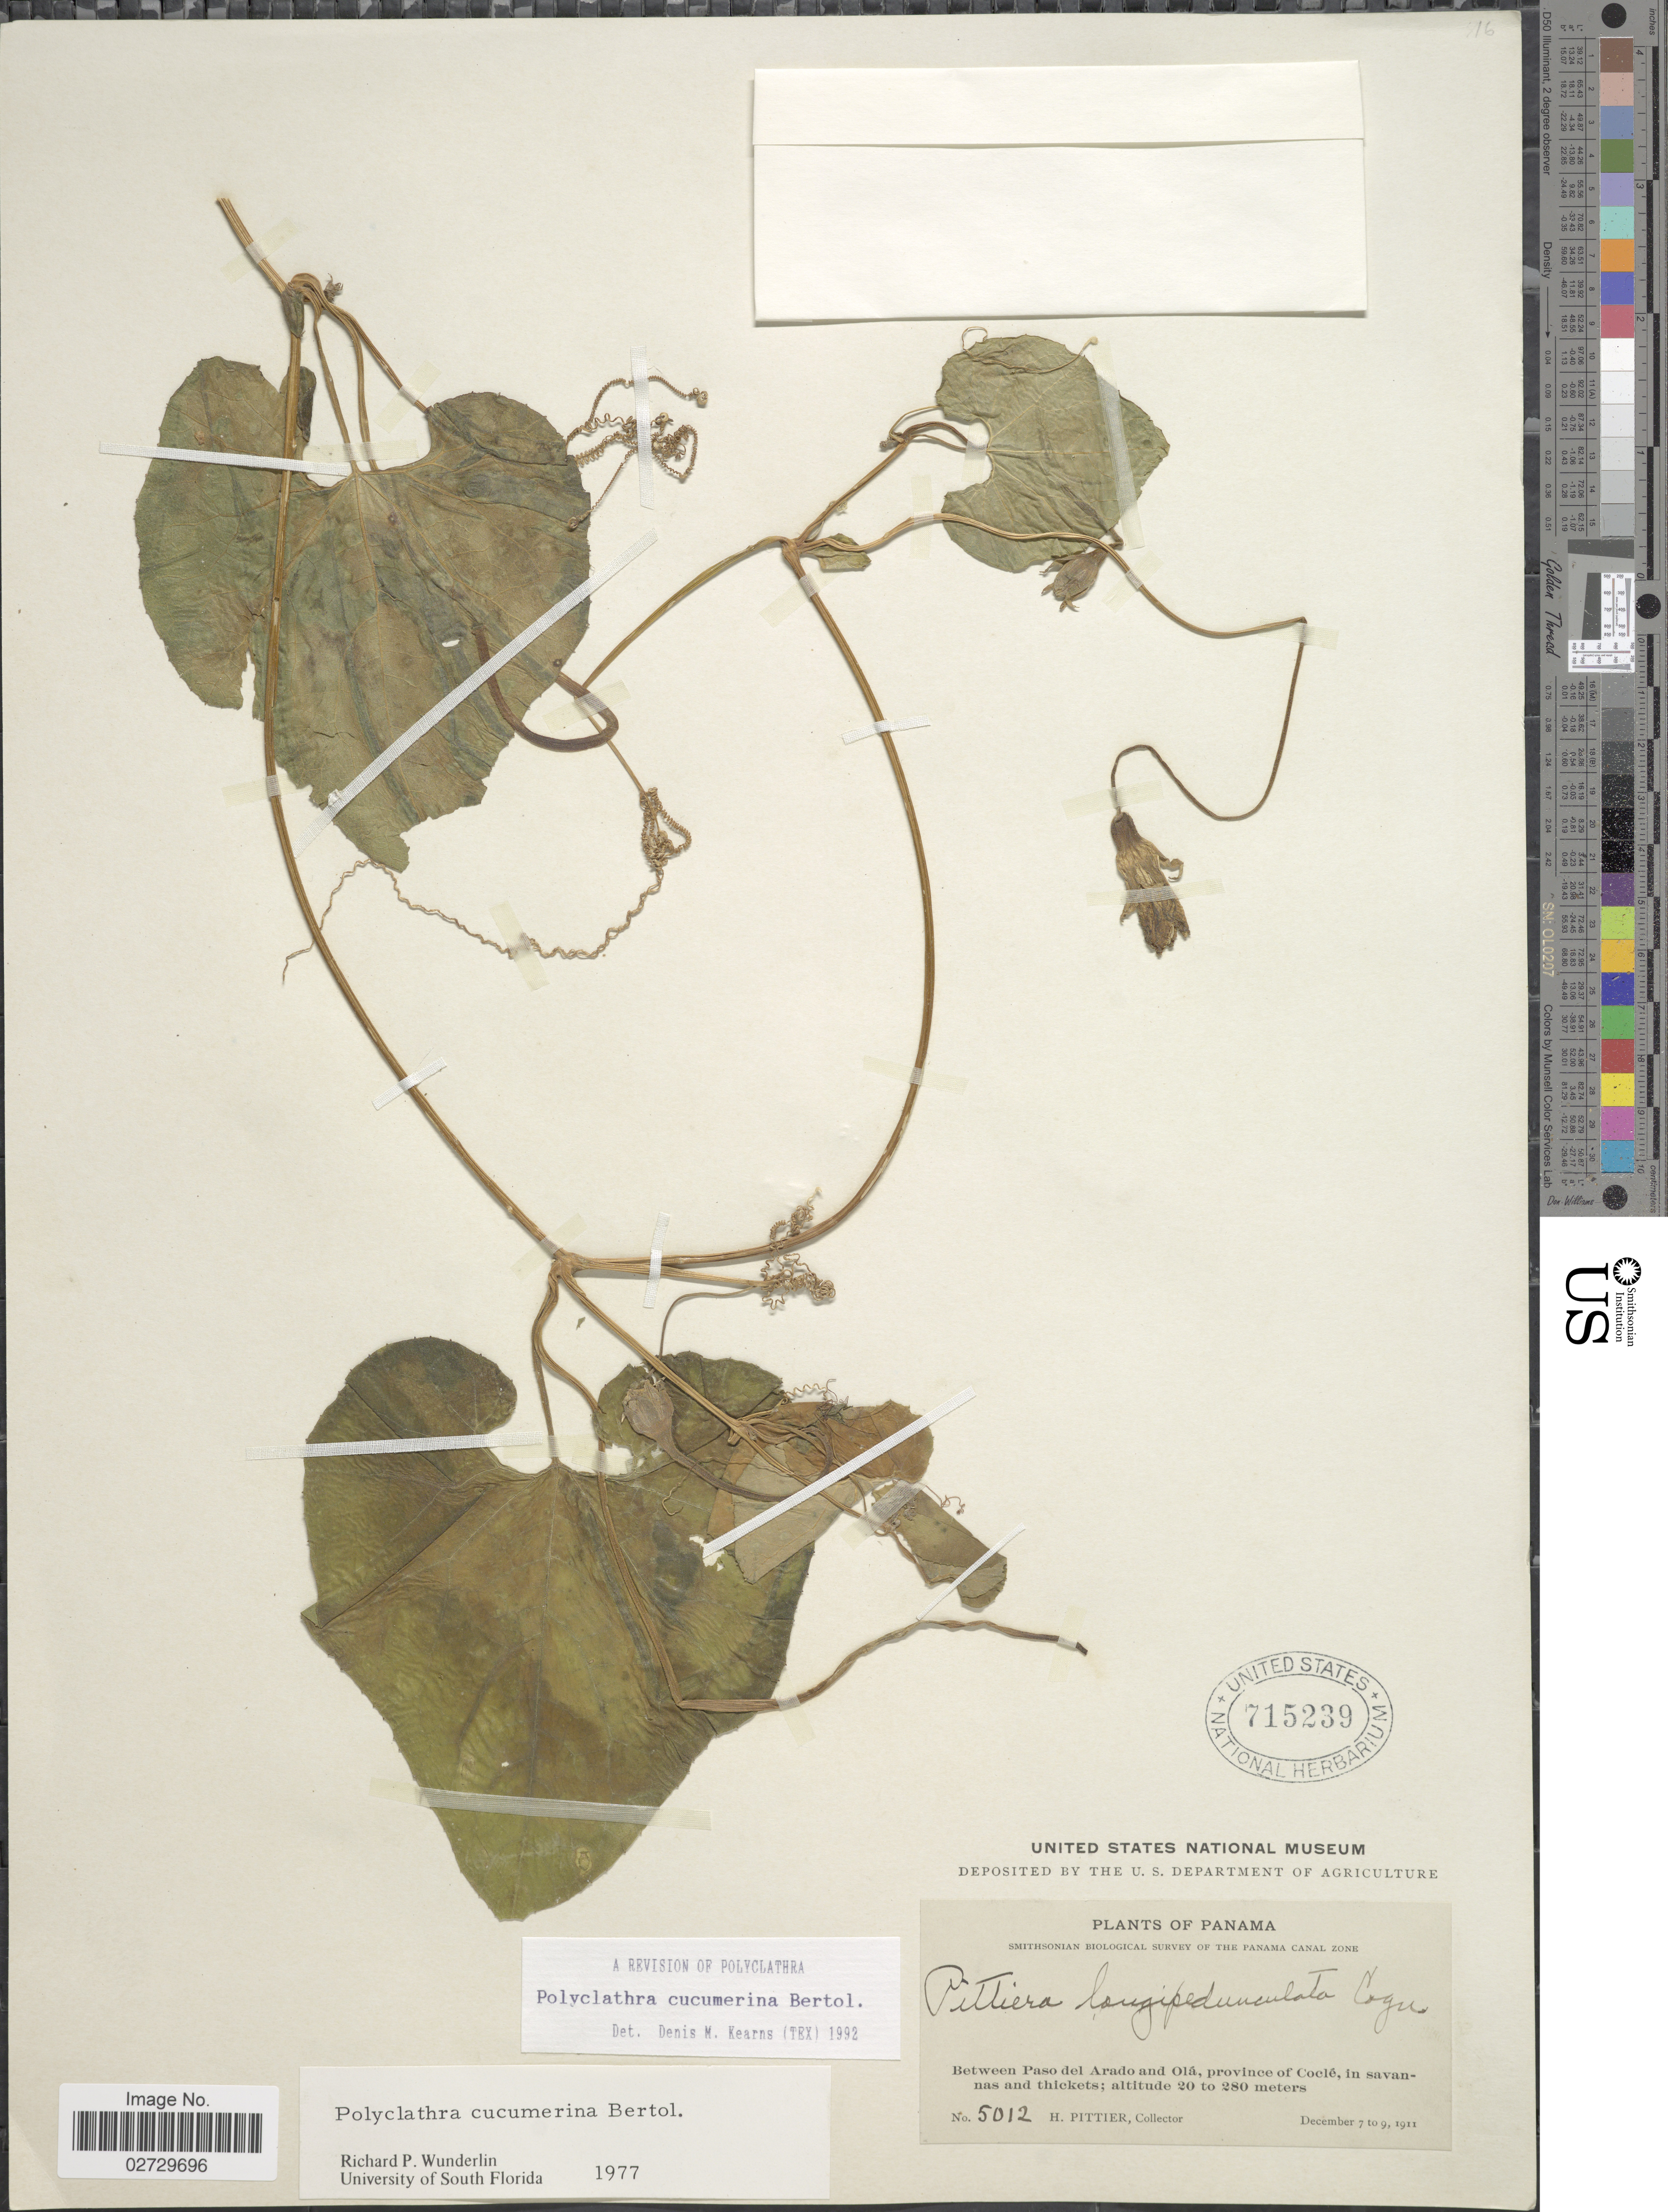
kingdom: Plantae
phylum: Tracheophyta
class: Magnoliopsida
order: Cucurbitales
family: Cucurbitaceae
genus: Polyclathra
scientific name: Polyclathra cucumerina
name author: Bertol.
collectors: H. F. Pittier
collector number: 5012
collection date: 1911-12-07/1911-12-09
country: Panama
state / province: Coclé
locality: Between Paso del Arado and Ola, province of Cocle, in savannas and thickets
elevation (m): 20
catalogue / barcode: US 715239